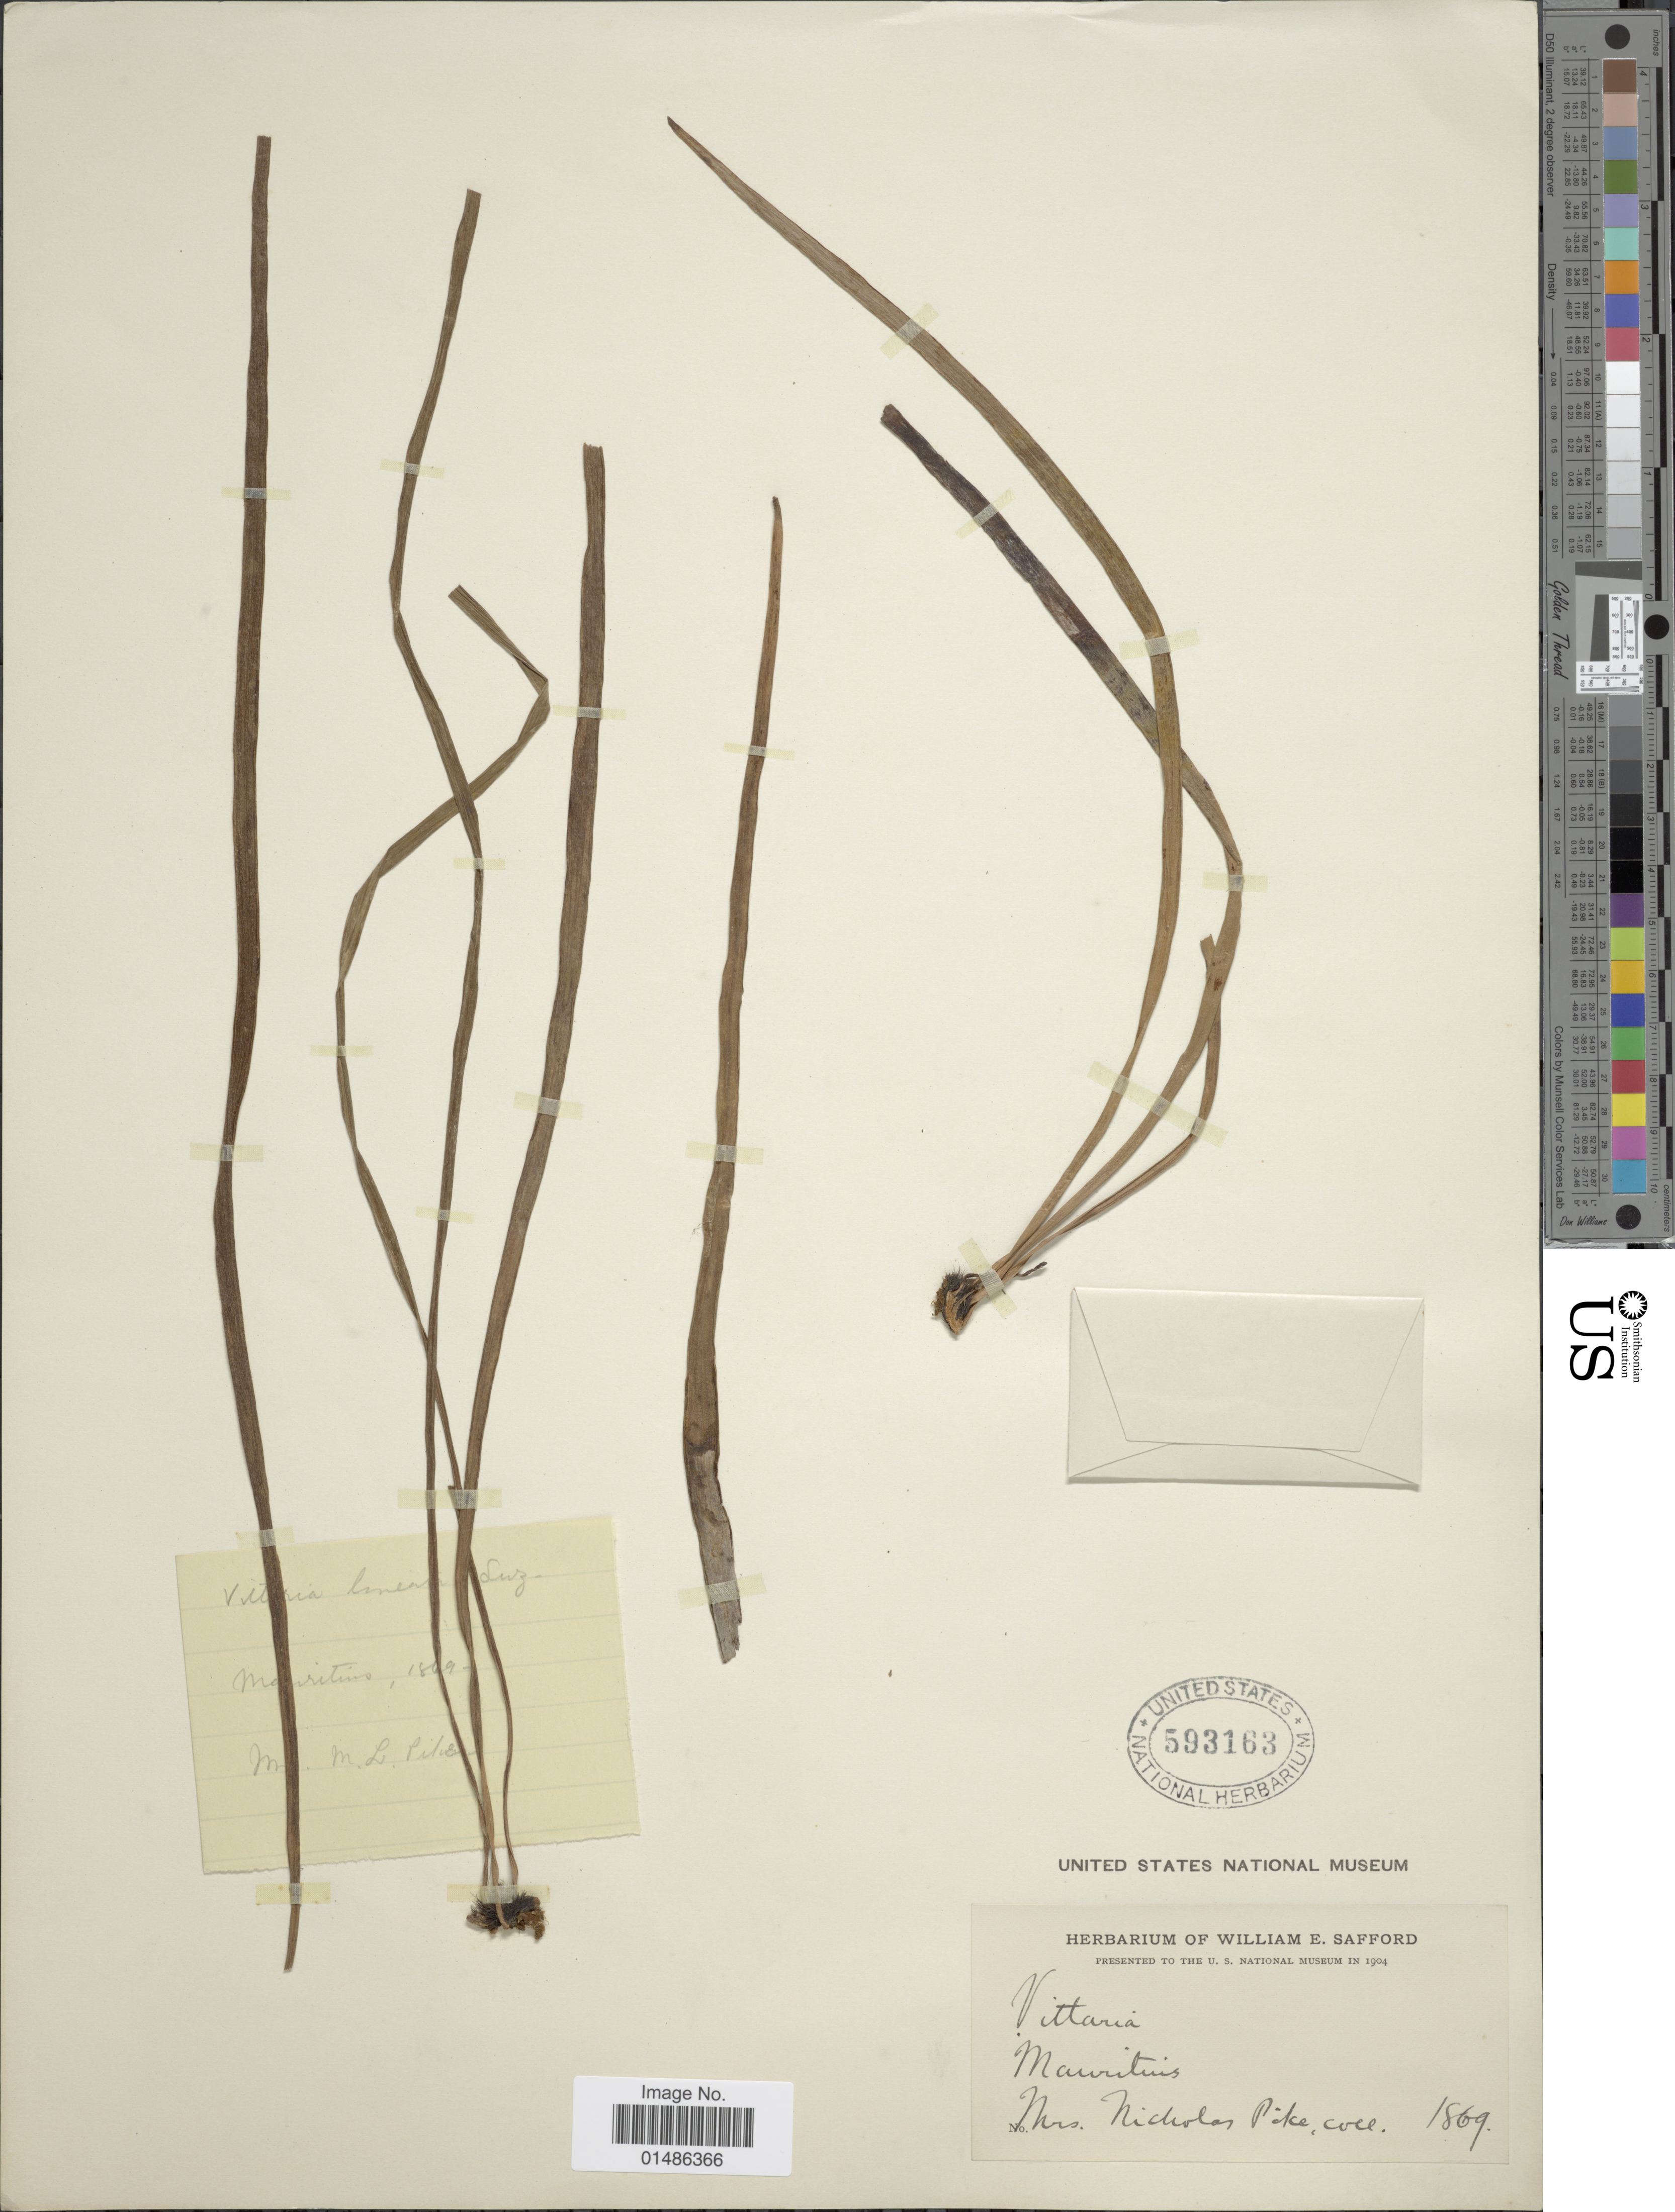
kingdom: Plantae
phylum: Tracheophyta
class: Polypodiopsida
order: Polypodiales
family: Pteridaceae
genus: Haplopteris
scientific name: Haplopteris sp.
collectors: N. Pike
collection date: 1869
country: Mauritius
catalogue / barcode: US 593163